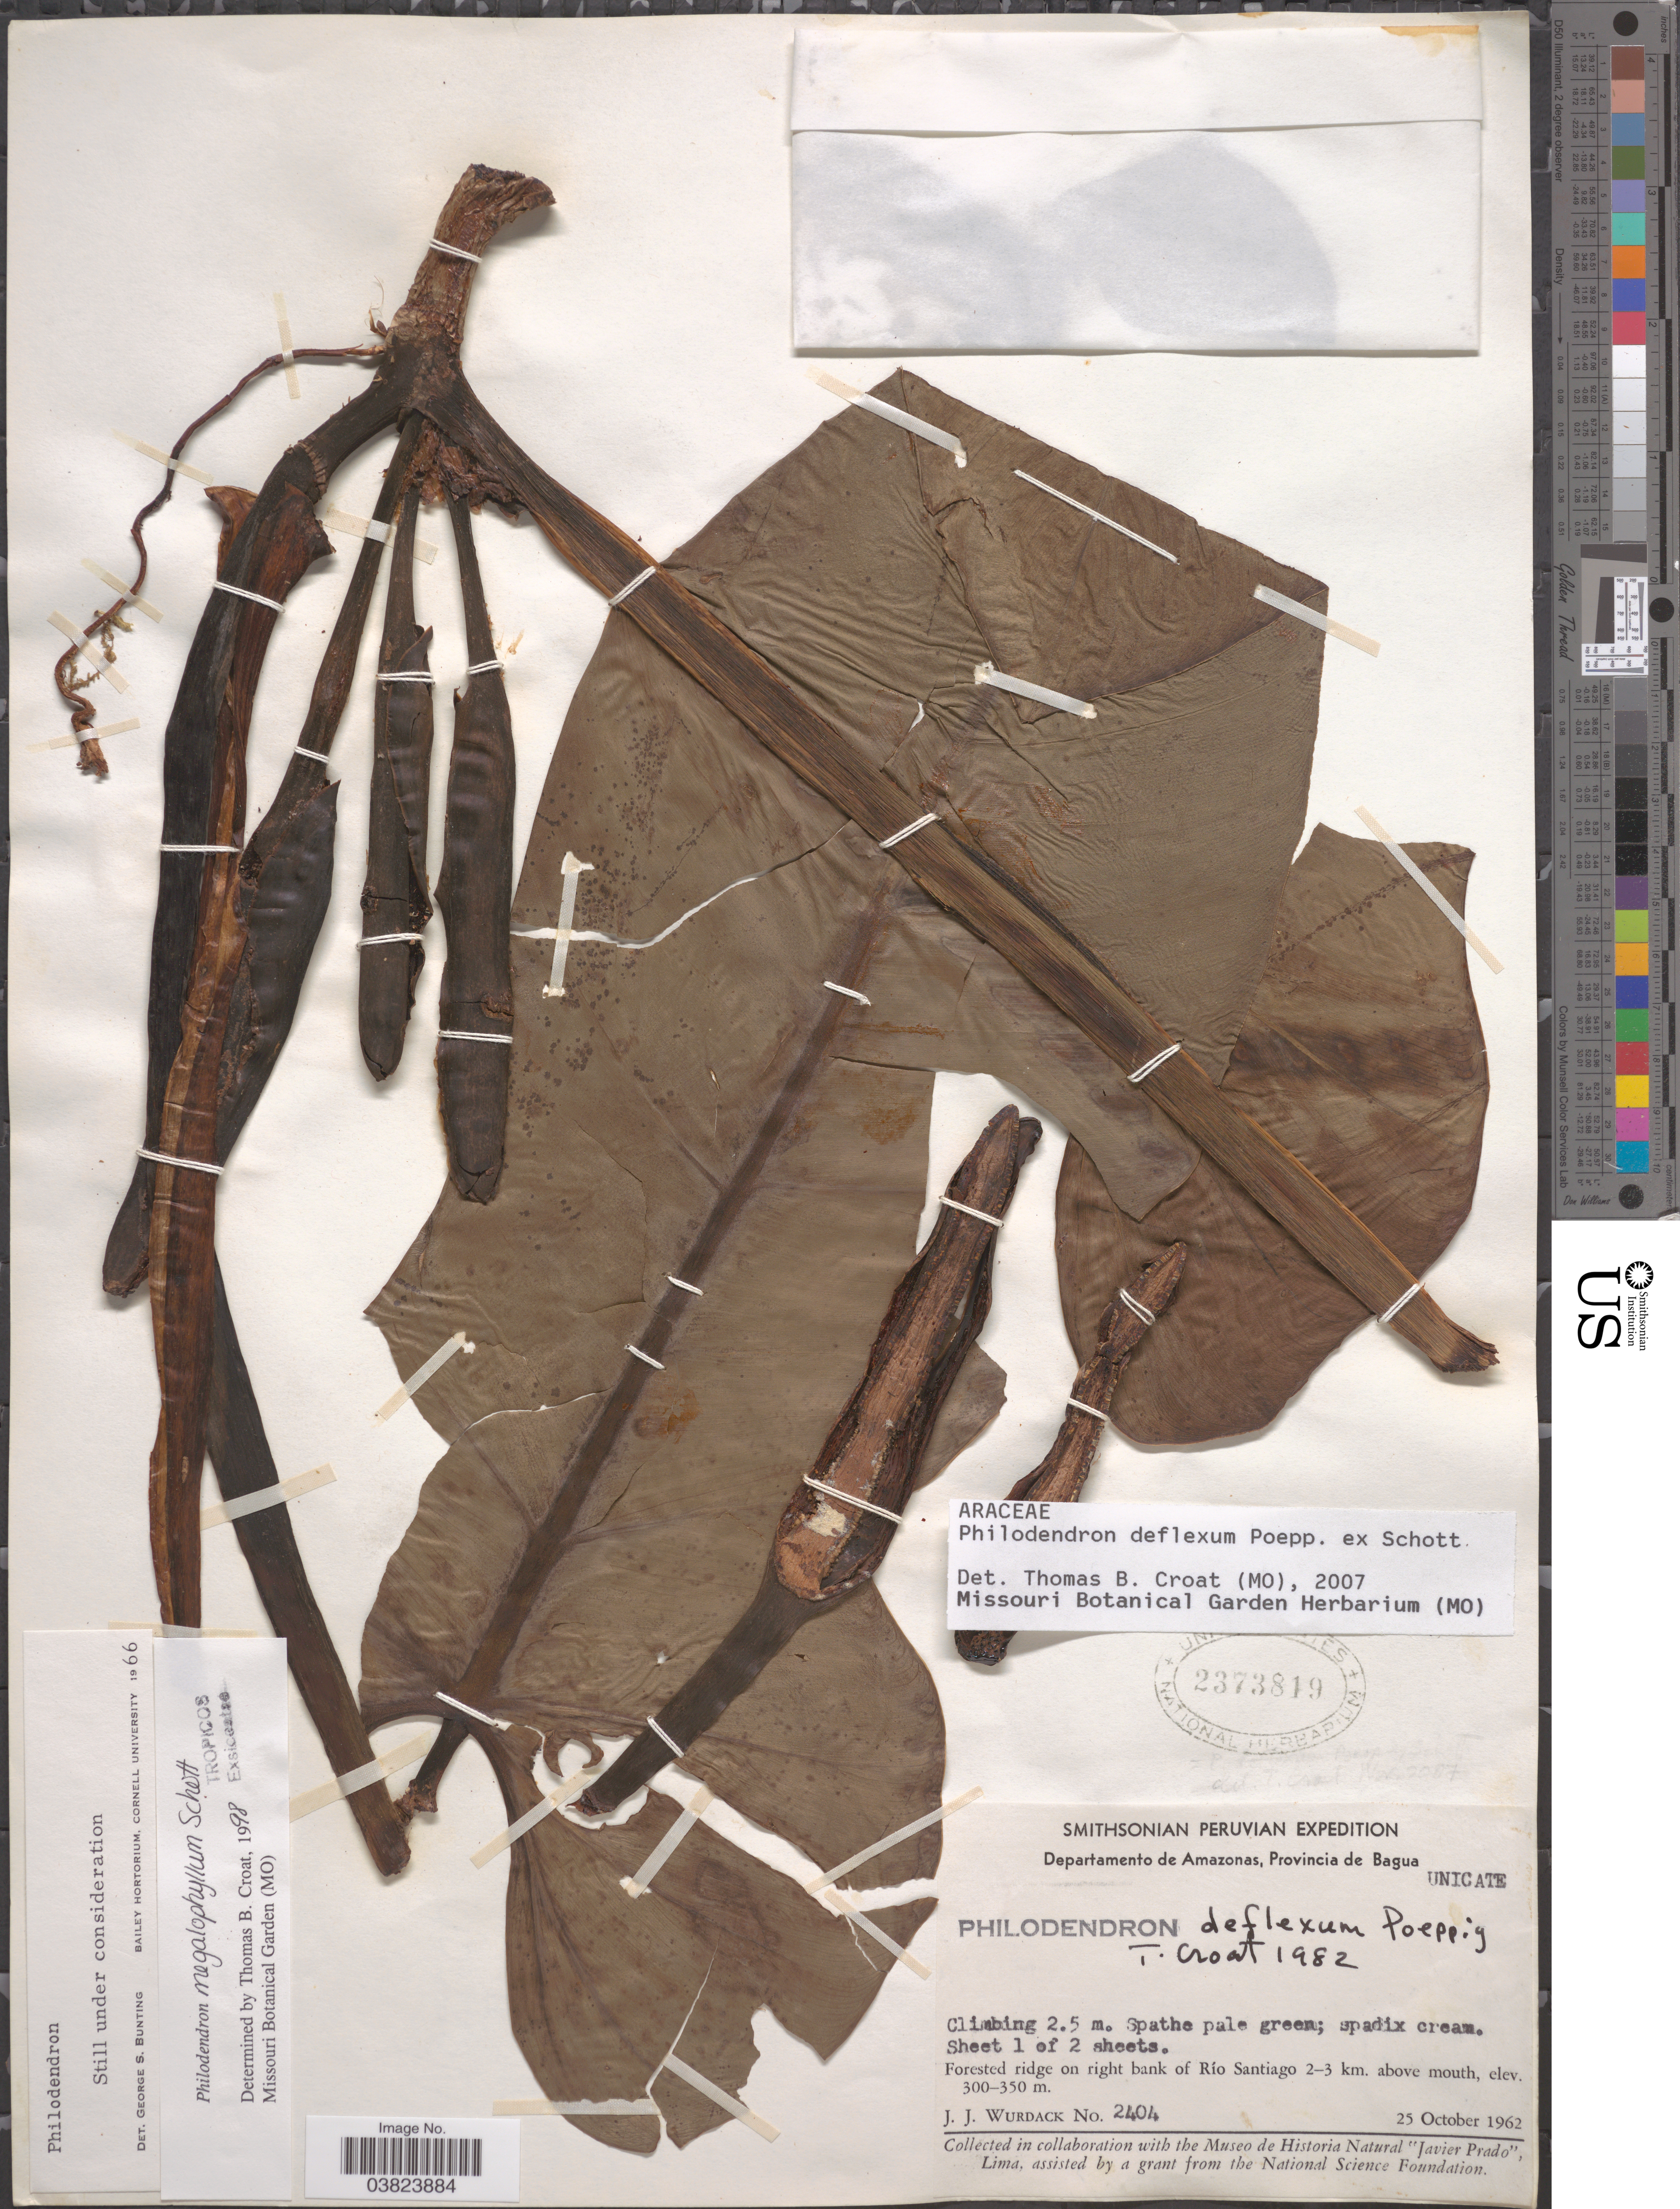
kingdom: Plantae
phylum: Tracheophyta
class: Liliopsida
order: Alismatales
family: Araceae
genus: Philodendron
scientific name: Philodendron deflexum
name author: Poepp. ex Schott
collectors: J. J. Wurdack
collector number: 2404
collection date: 1962-10-25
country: Peru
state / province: Amazonas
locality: Departamento de Amazonas, Provincia de Bagua. Forested ridge on right bank of Río Santiago 2-3 km. above mouth.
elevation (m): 300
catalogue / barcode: US 2373819